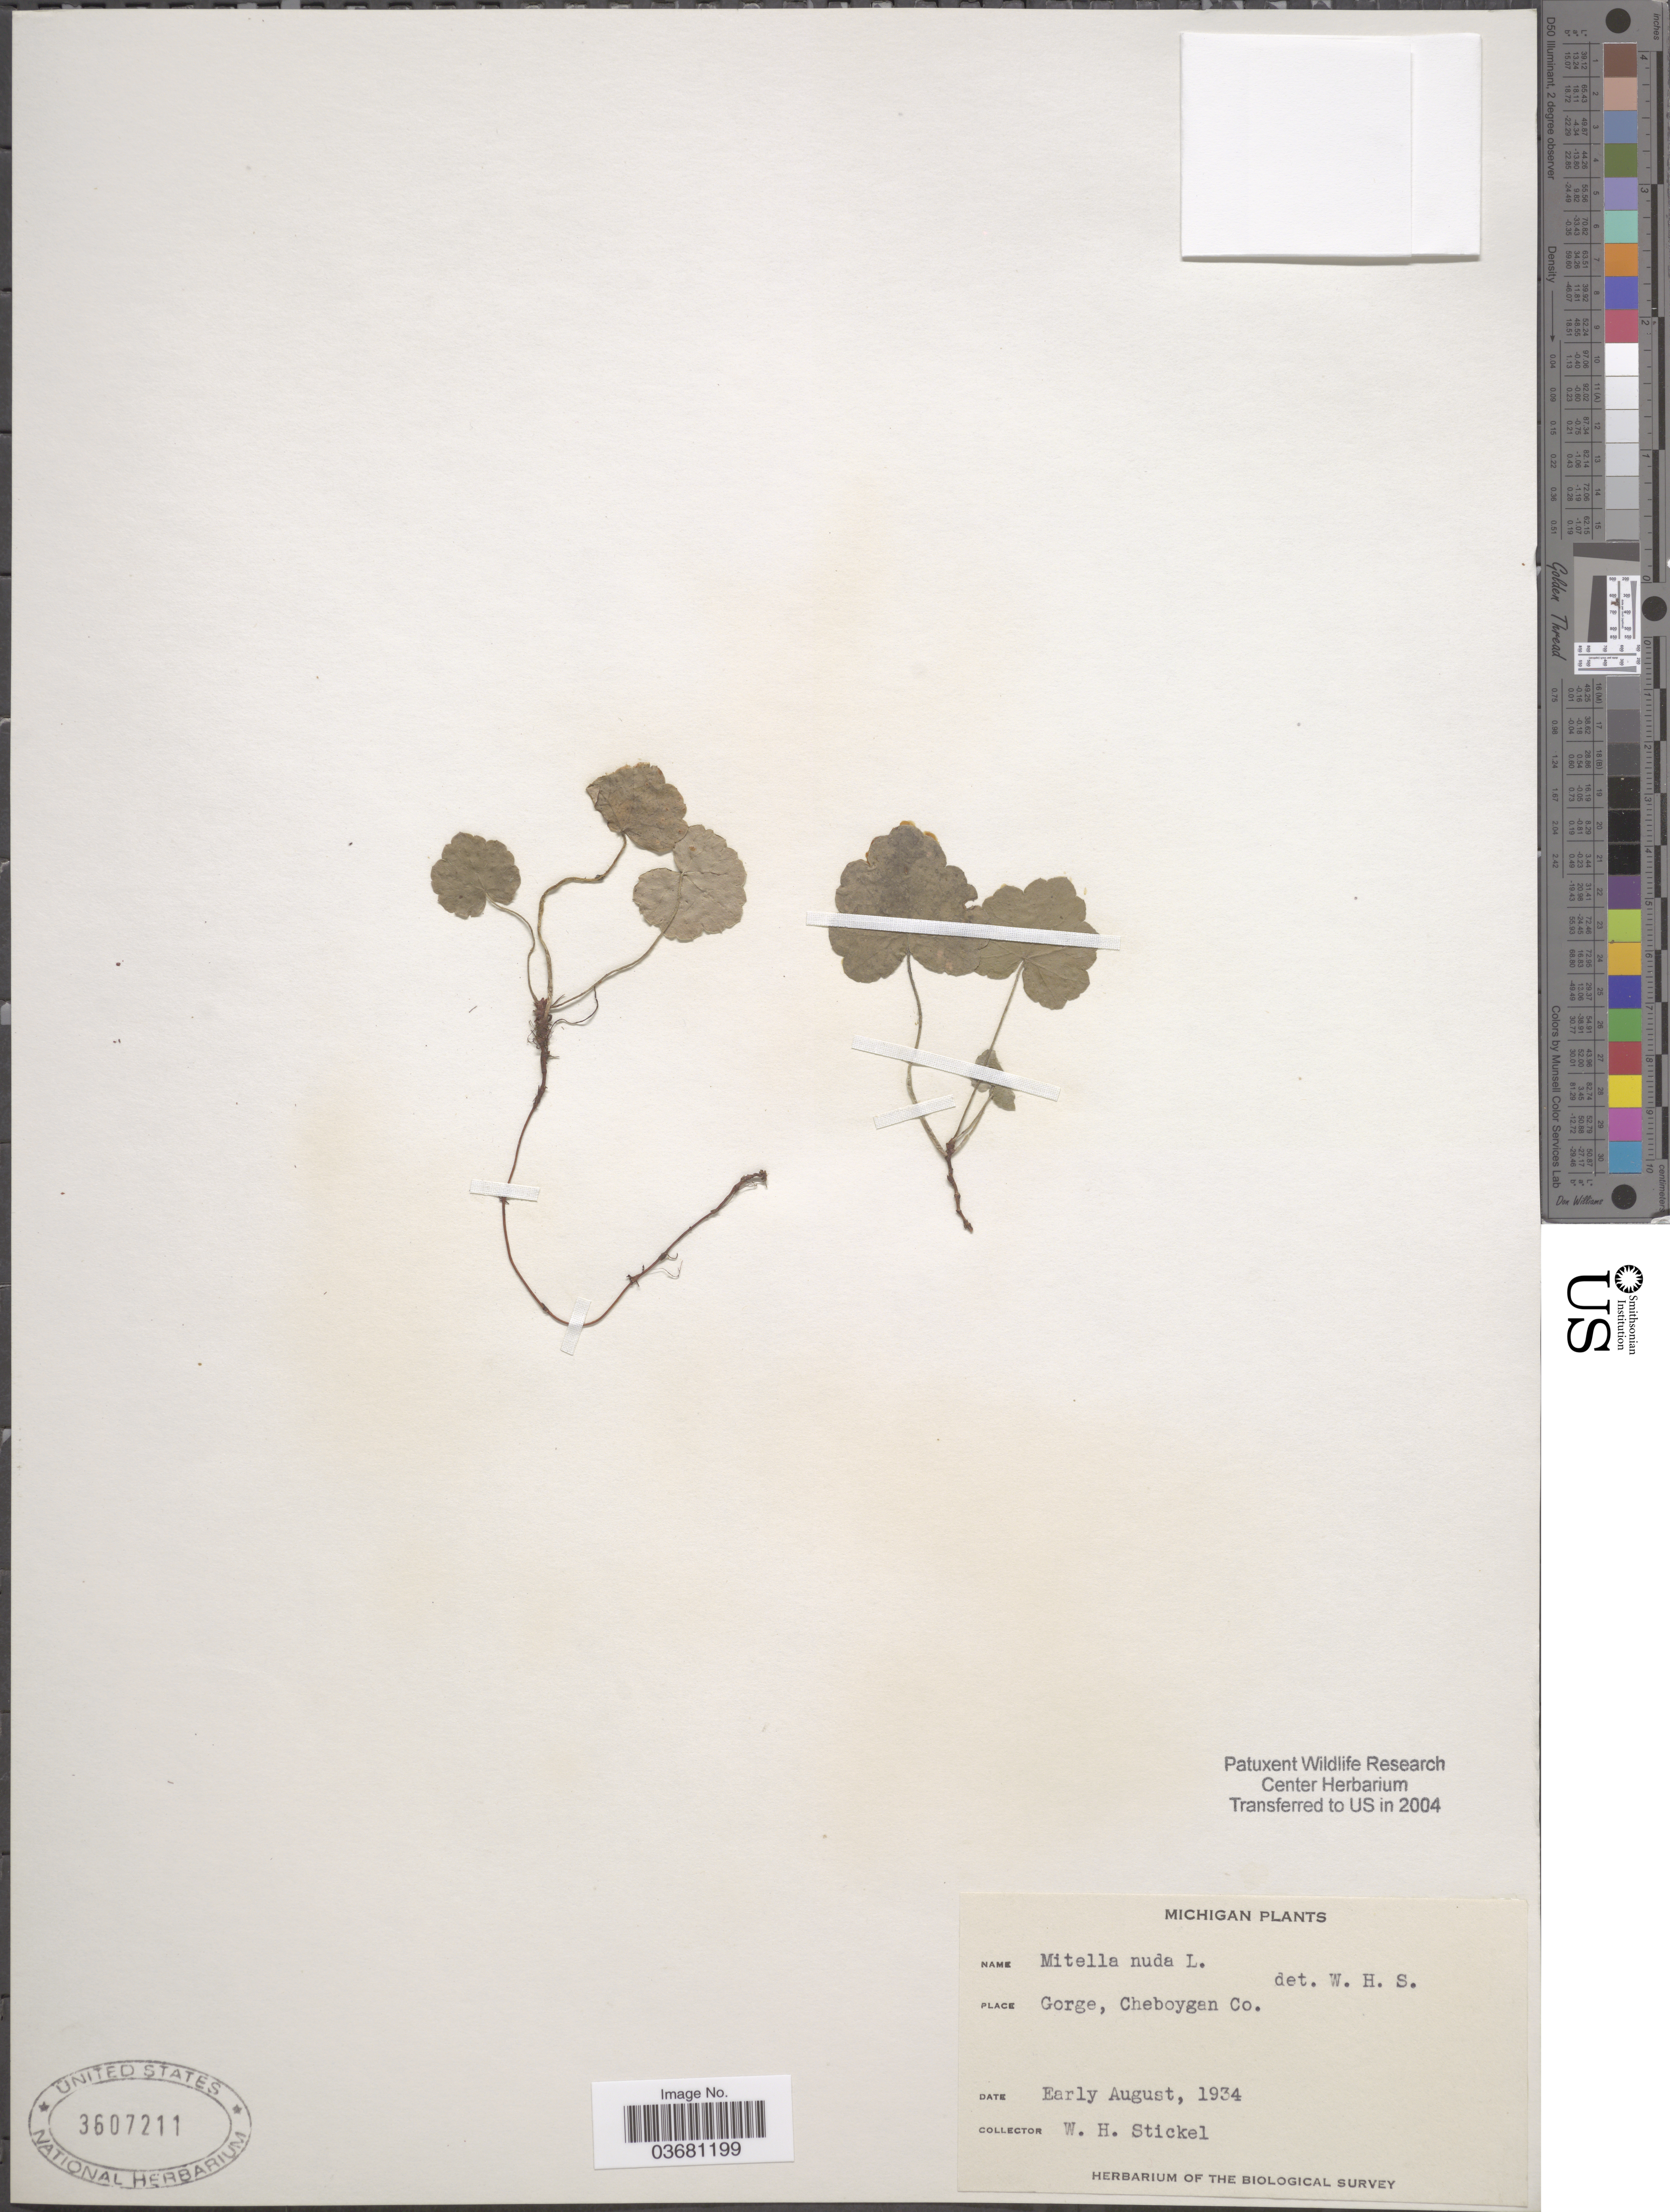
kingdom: Plantae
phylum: Tracheophyta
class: Magnoliopsida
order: Saxifragales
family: Saxifragaceae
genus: Mitella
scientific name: Mitella nuda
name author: L.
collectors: W. Stickel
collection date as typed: Early August, 1934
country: United States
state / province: Michigan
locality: Gorge, Cheboygan Co. The Biological Survey.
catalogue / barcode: US 3607211